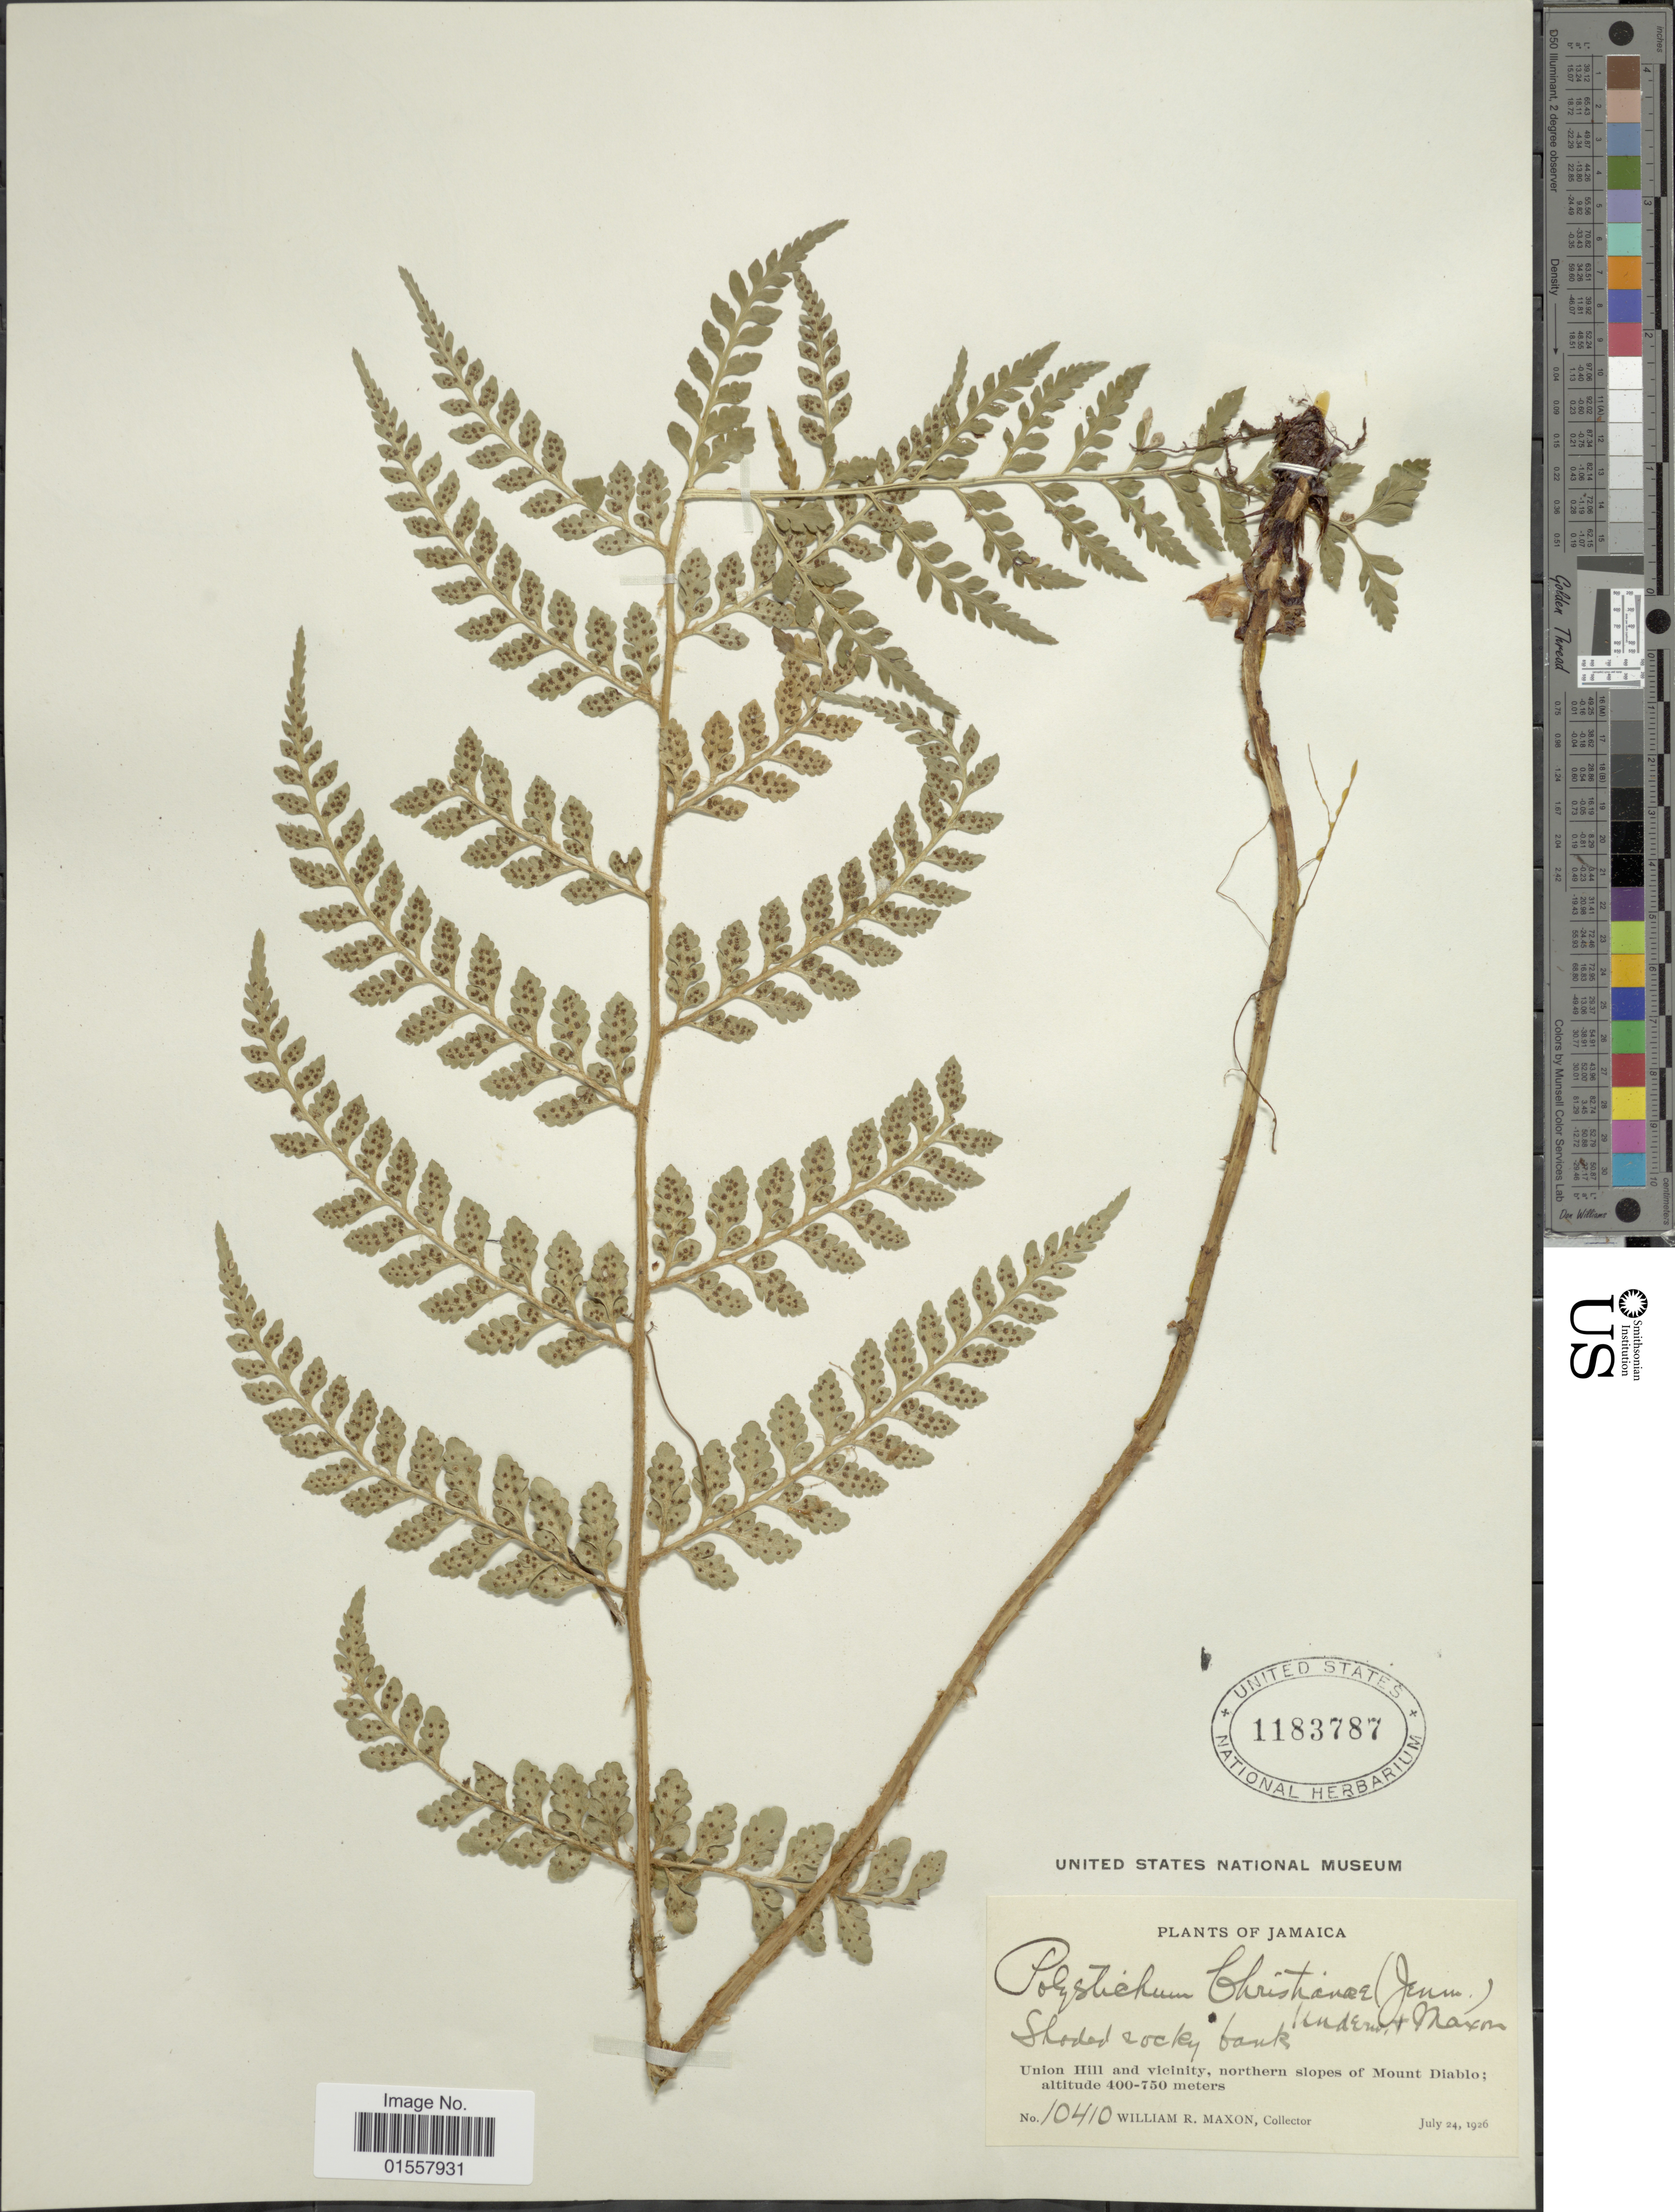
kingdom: Plantae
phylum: Tracheophyta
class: Polypodiopsida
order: Polypodiales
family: Dryopteridaceae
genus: Polystichum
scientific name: Polystichum christianae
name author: (Jenman) Underw. & Maxon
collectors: W. R. Maxon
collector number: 10410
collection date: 1926-07-24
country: Jamaica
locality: Union Hill and vicinity, northern slopes of Mount Diablo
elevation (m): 400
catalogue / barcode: US 1183787